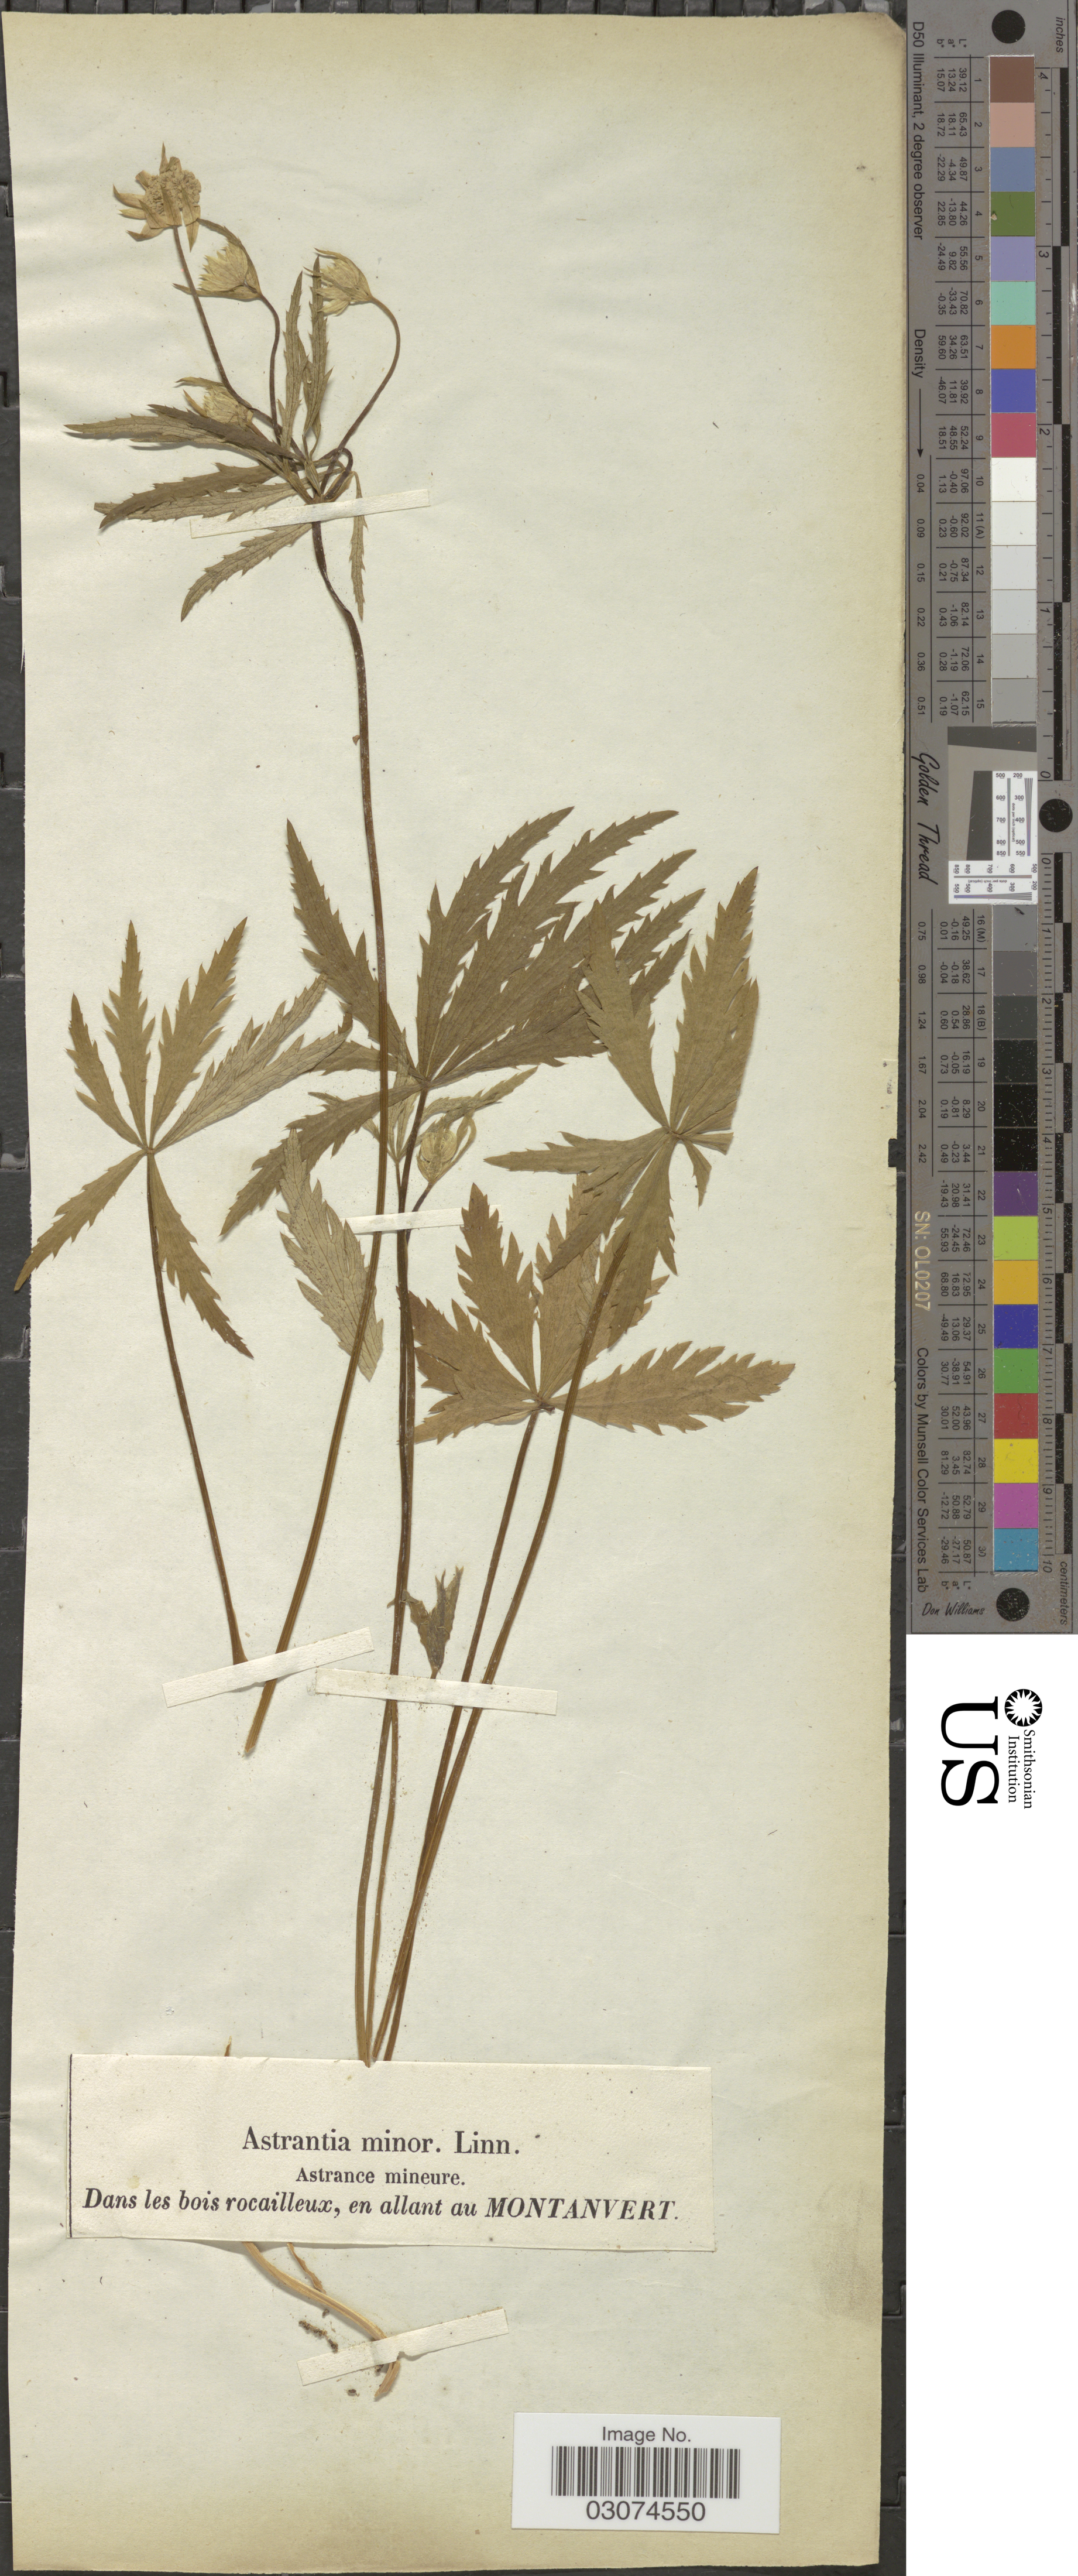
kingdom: Plantae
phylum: Tracheophyta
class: Magnoliopsida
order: Apiales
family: Apiaceae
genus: Astrantia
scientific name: Astrantia minor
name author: L.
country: France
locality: Dans les bois rocailleux, en allant au Montanvert.